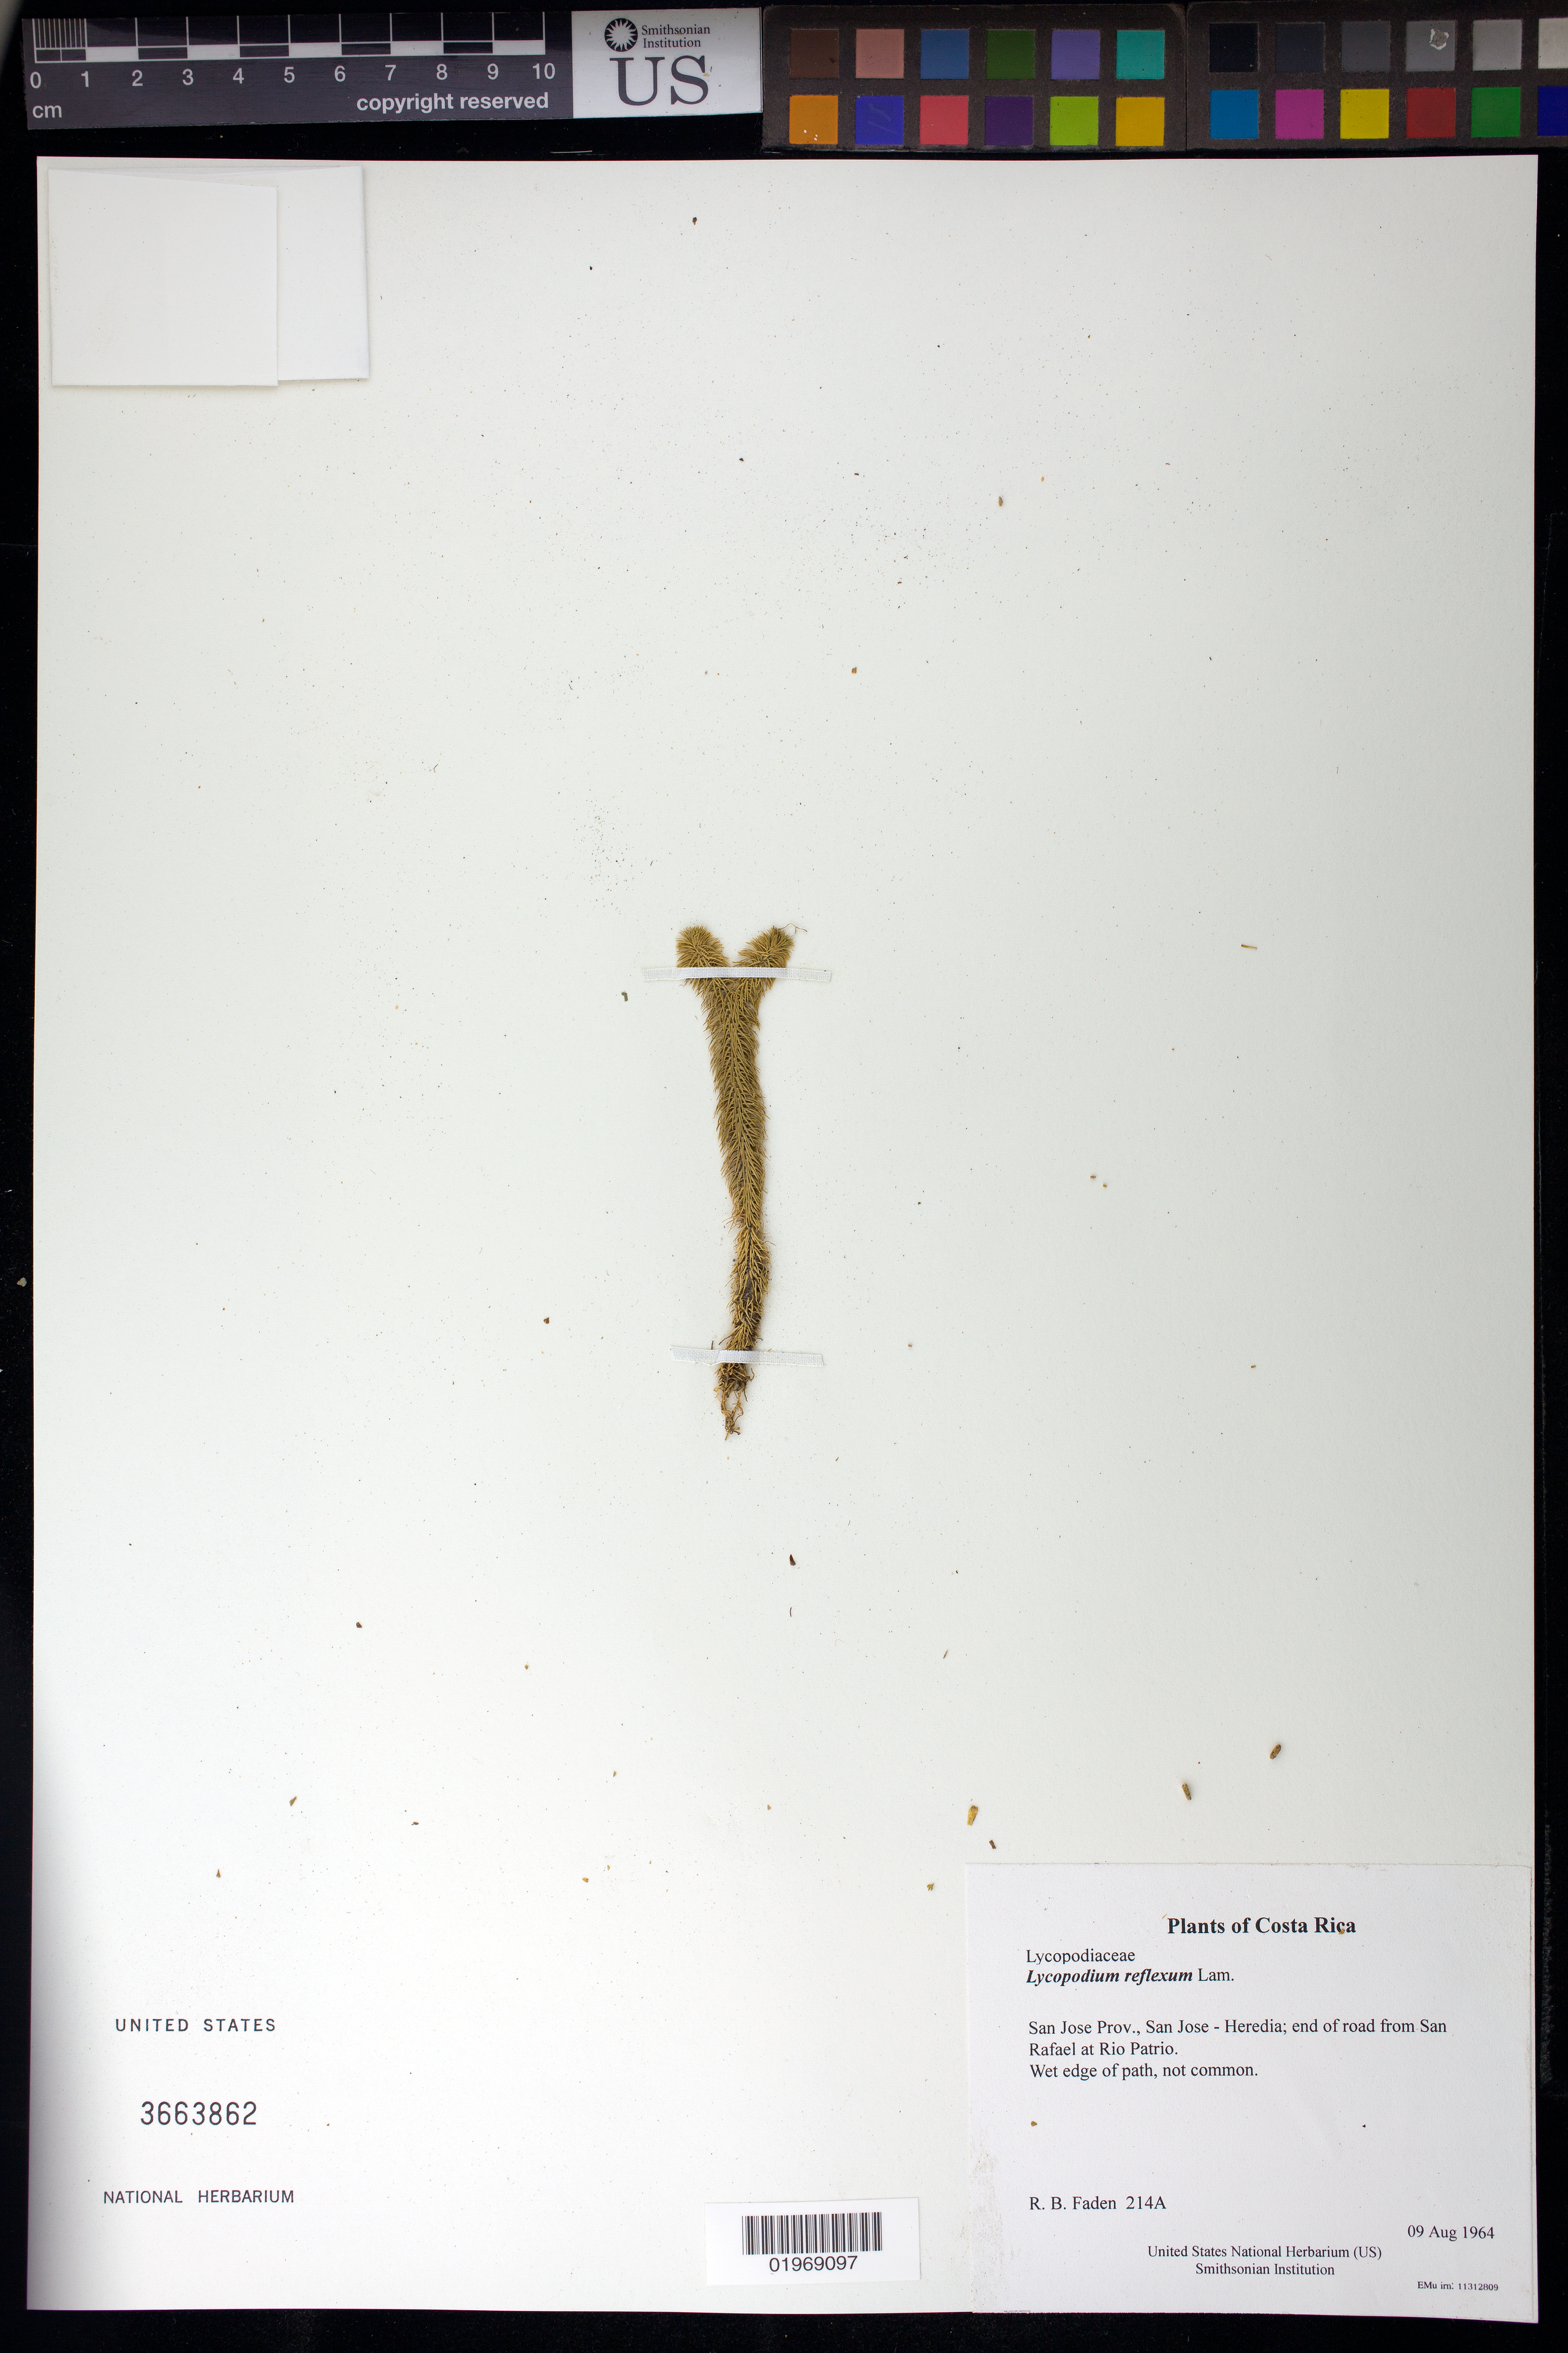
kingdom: Plantae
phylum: Tracheophyta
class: Lycopodiopsida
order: Lycopodiales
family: Lycopodiaceae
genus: Phlegmariurus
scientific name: Phlegmariurus reflexus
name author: (Lam.) B. Øllg.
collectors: R. B. Faden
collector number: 214A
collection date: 1964-08-09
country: Costa Rica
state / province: San Jose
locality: San Jose - Heredia; end of road from San Rafael at Rio Patrio.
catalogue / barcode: US 3663862